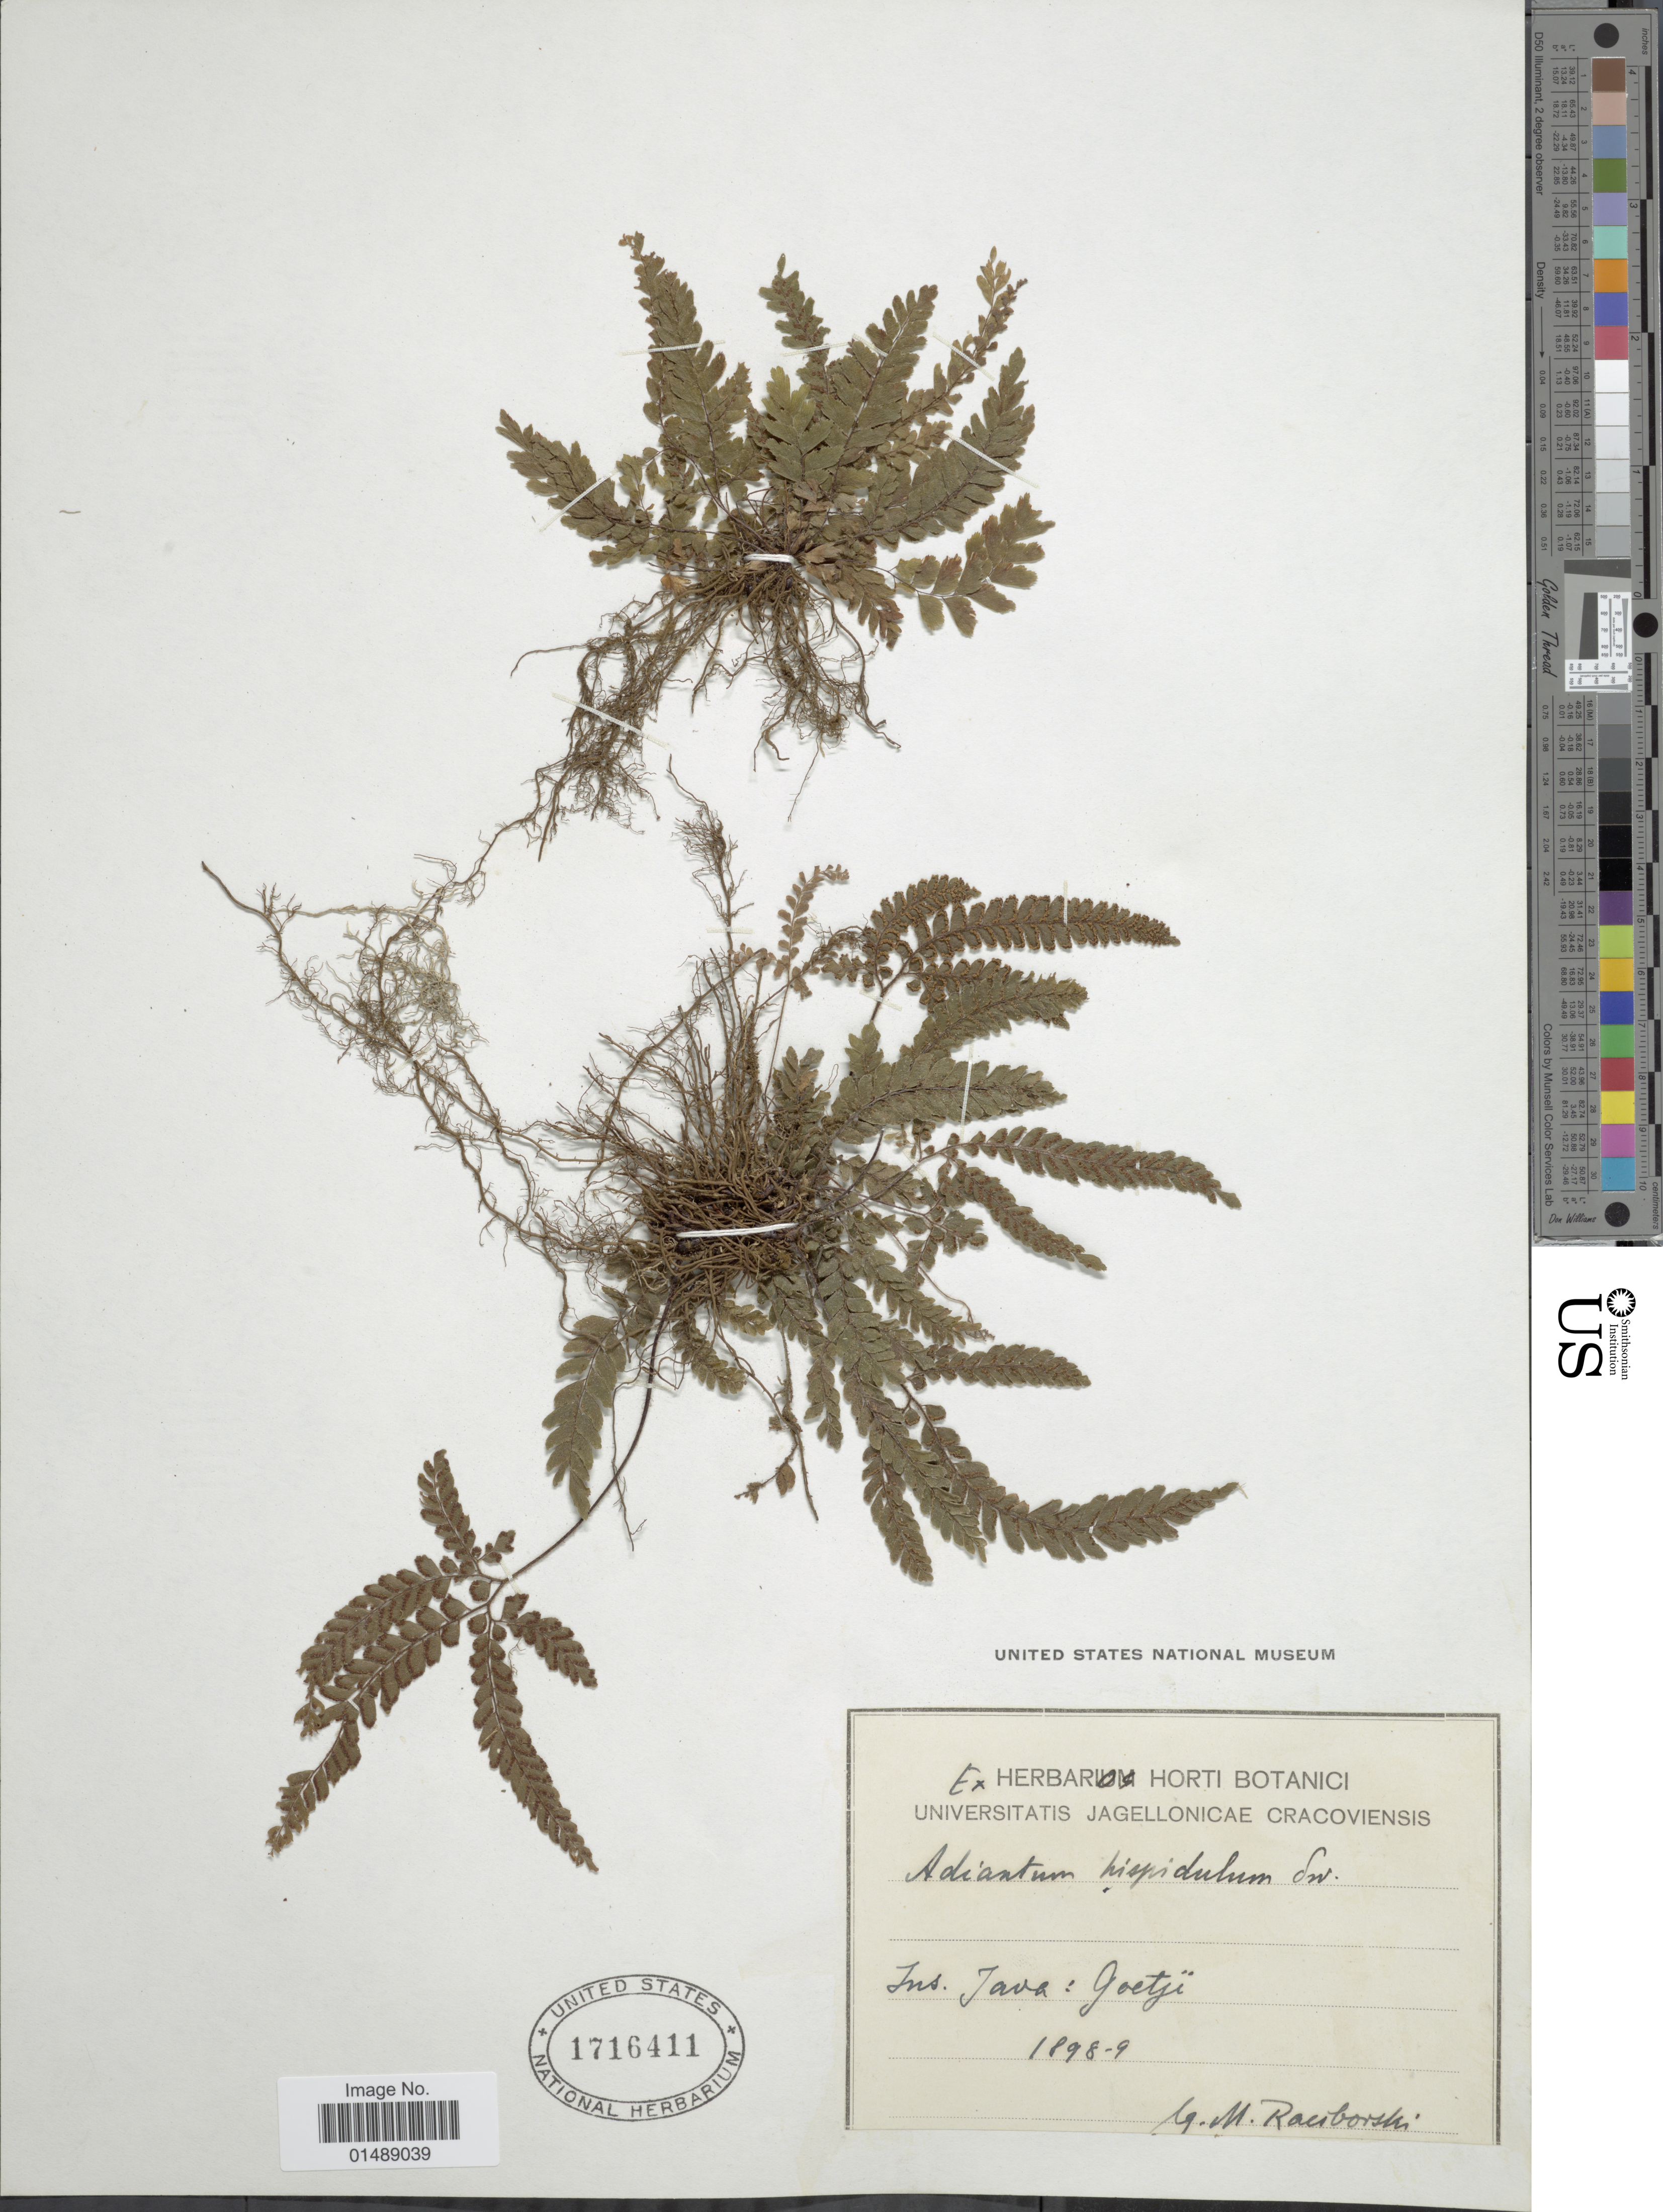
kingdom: Plantae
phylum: Tracheophyta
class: Polypodiopsida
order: Polypodiales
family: Pteridaceae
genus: Adiantum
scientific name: Adiantum hispidulum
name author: Sw.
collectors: M. Raciborski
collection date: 1898/1899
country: Indonesia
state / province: Java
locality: Goetji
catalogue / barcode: US 1716411